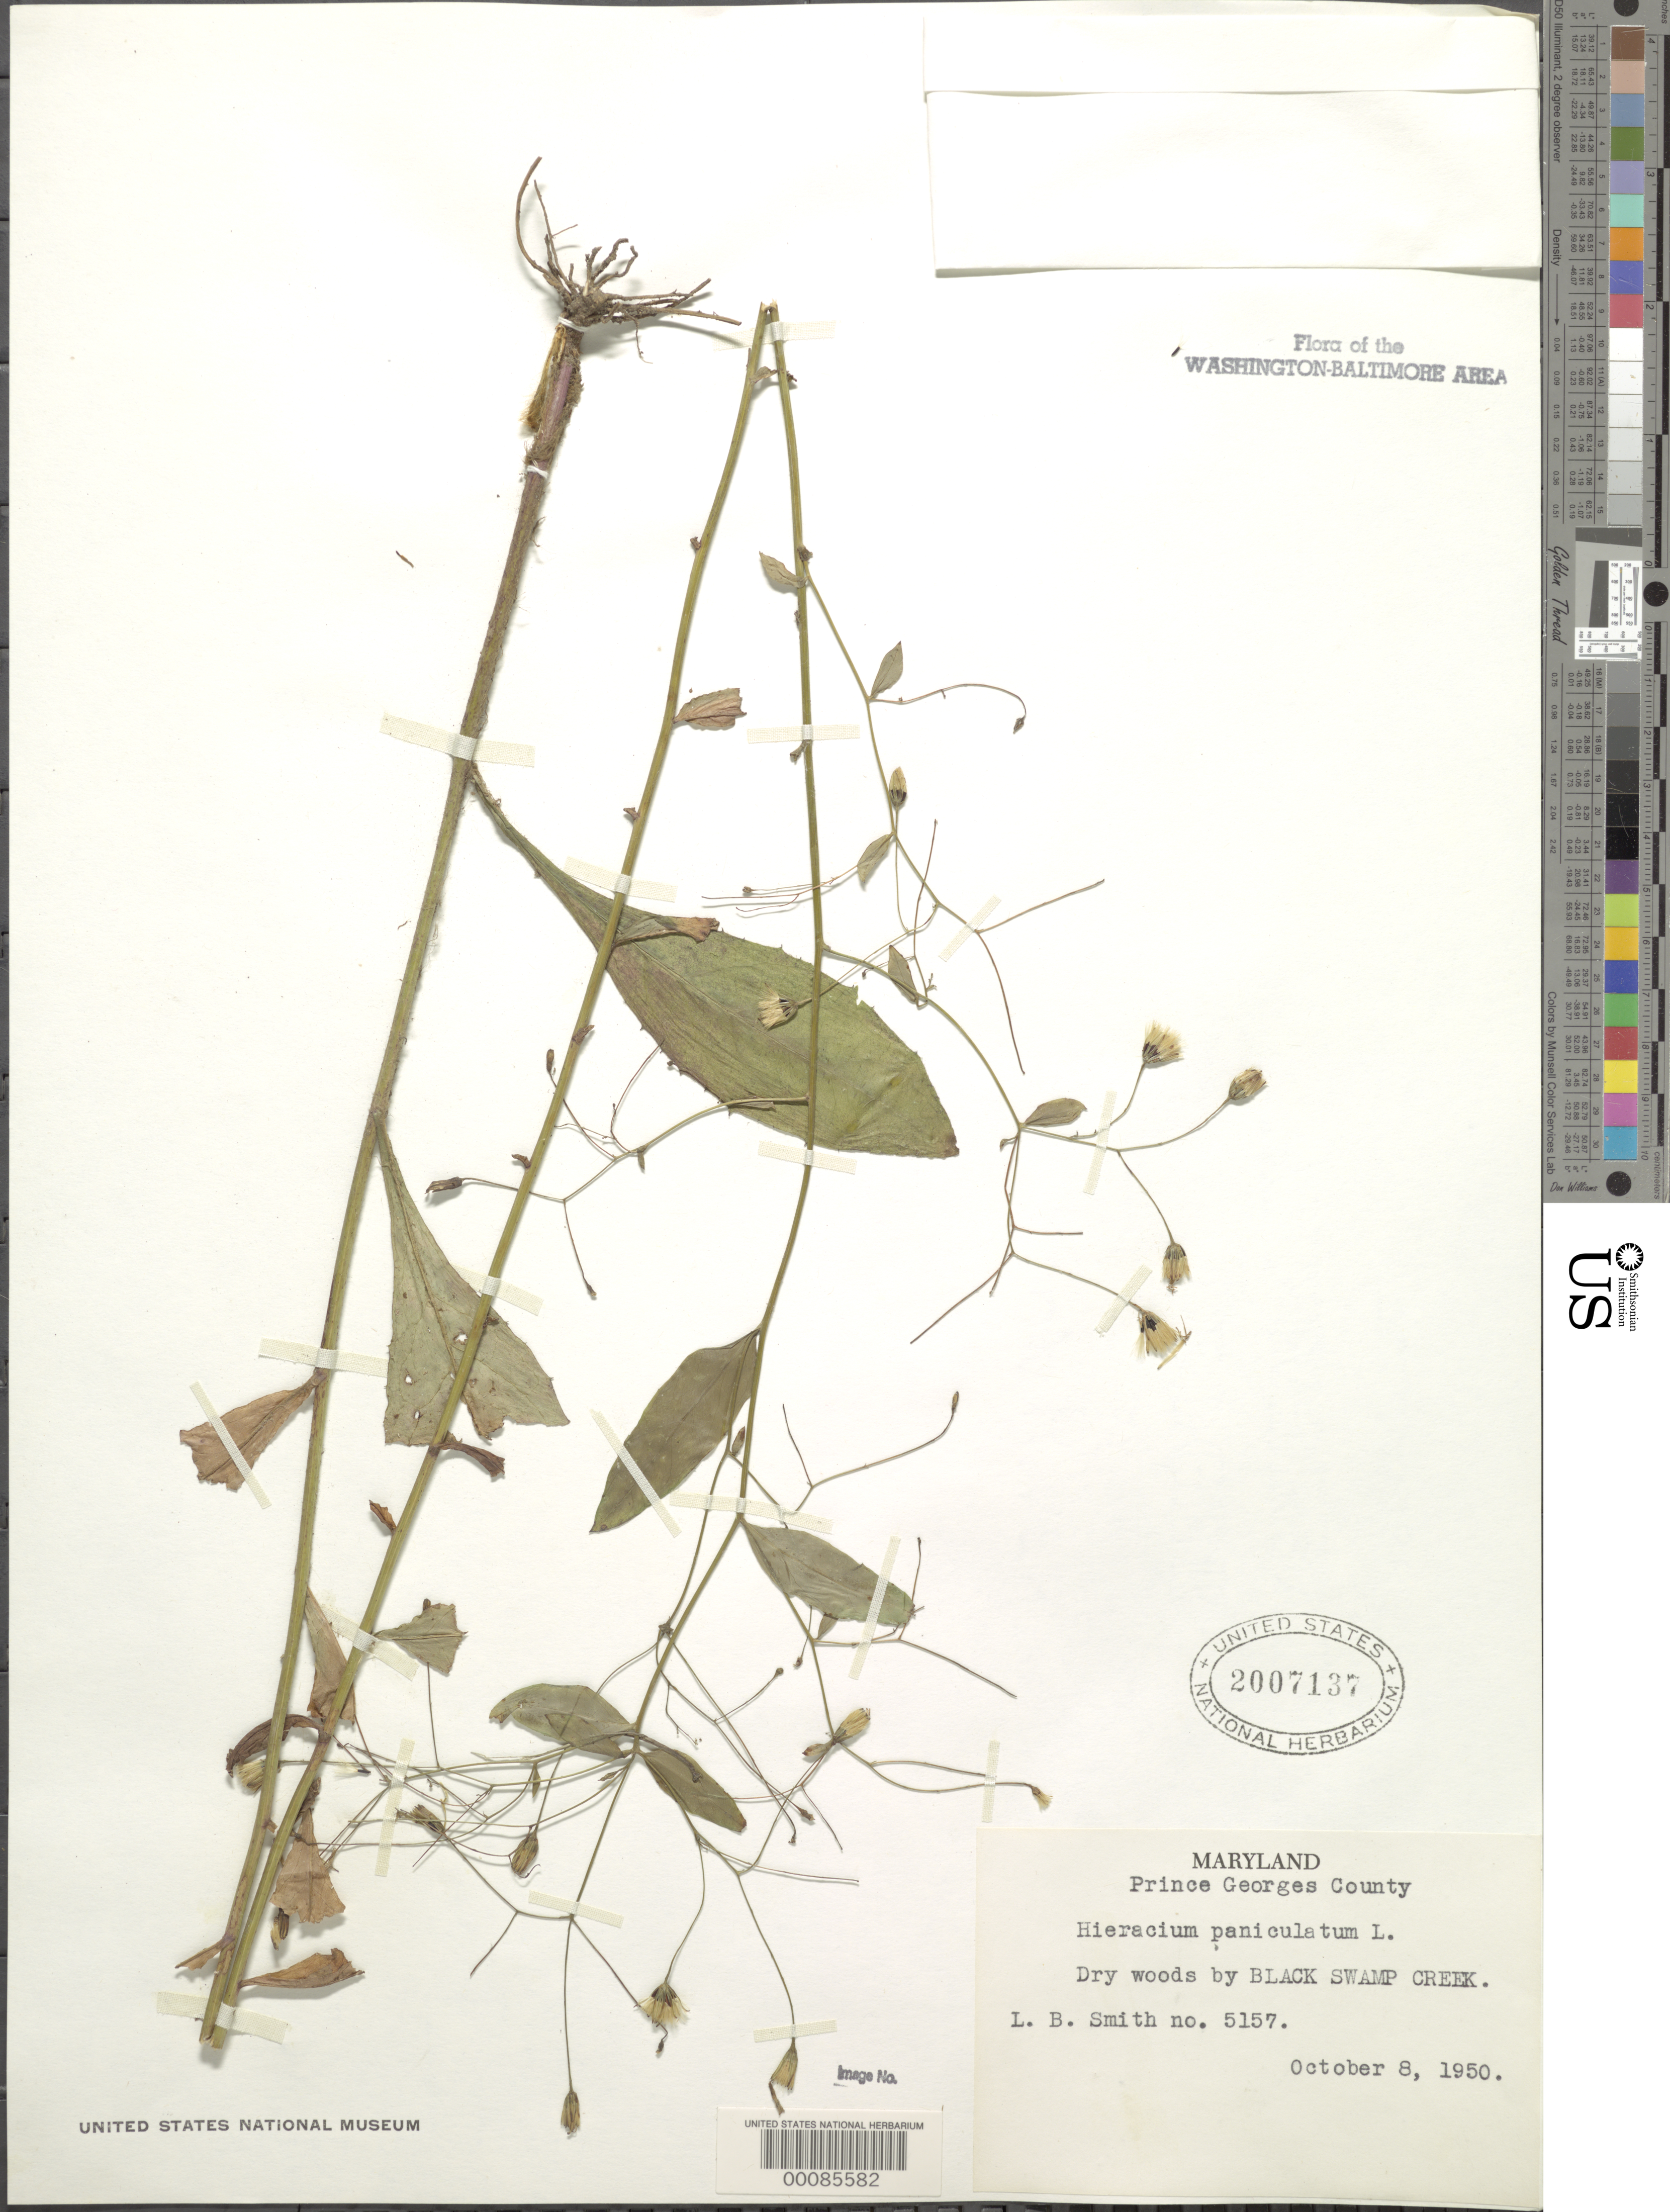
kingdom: Plantae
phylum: Tracheophyta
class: Magnoliopsida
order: Asterales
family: Asteraceae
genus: Hieracium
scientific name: Hieracium paniculatum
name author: L.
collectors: L. Smith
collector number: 5157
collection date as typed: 08 Oct 1950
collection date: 1950-10-08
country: United States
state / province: Maryland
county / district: Prince George's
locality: Black Swamp Creek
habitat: Dry woods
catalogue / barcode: US 2007137